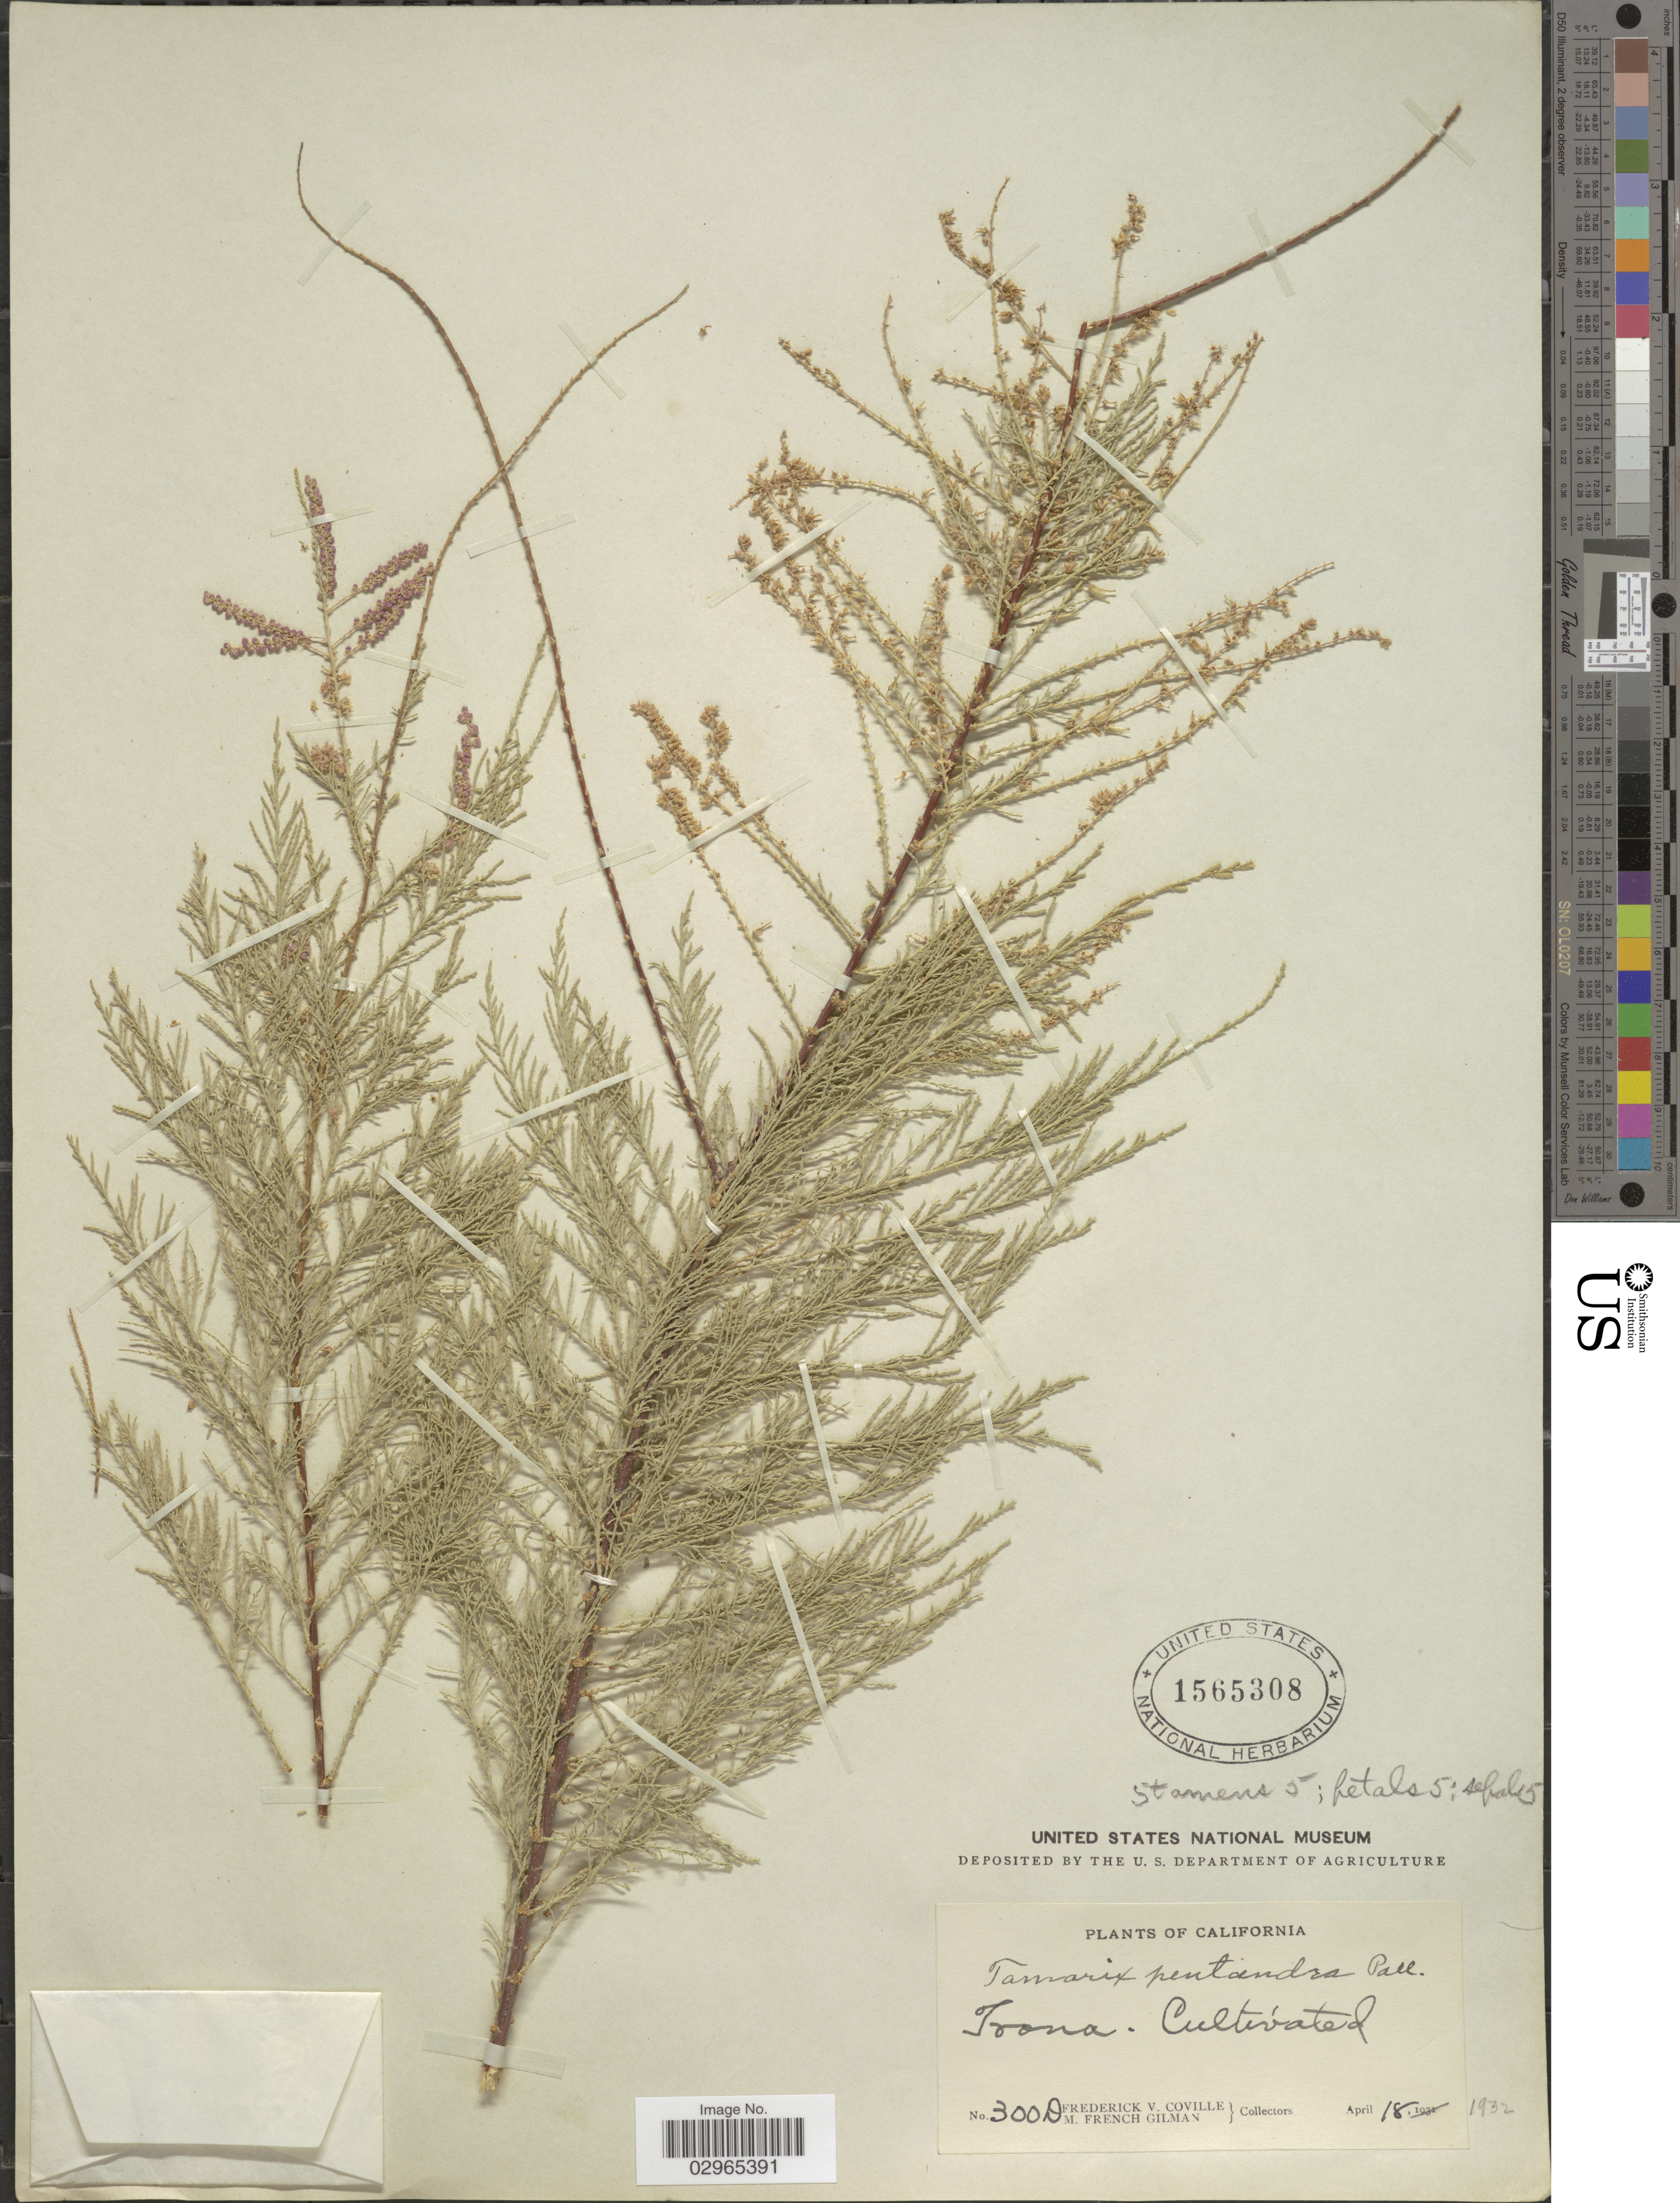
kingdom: Plantae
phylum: Tracheophyta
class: Magnoliopsida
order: Caryophyllales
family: Tamaricaceae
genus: Tamarix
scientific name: Tamarix gallica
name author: L.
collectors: F. V. Coville & M. F. Gilman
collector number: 300D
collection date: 1932-04-18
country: United States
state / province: California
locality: Trona.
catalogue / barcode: US 1565308